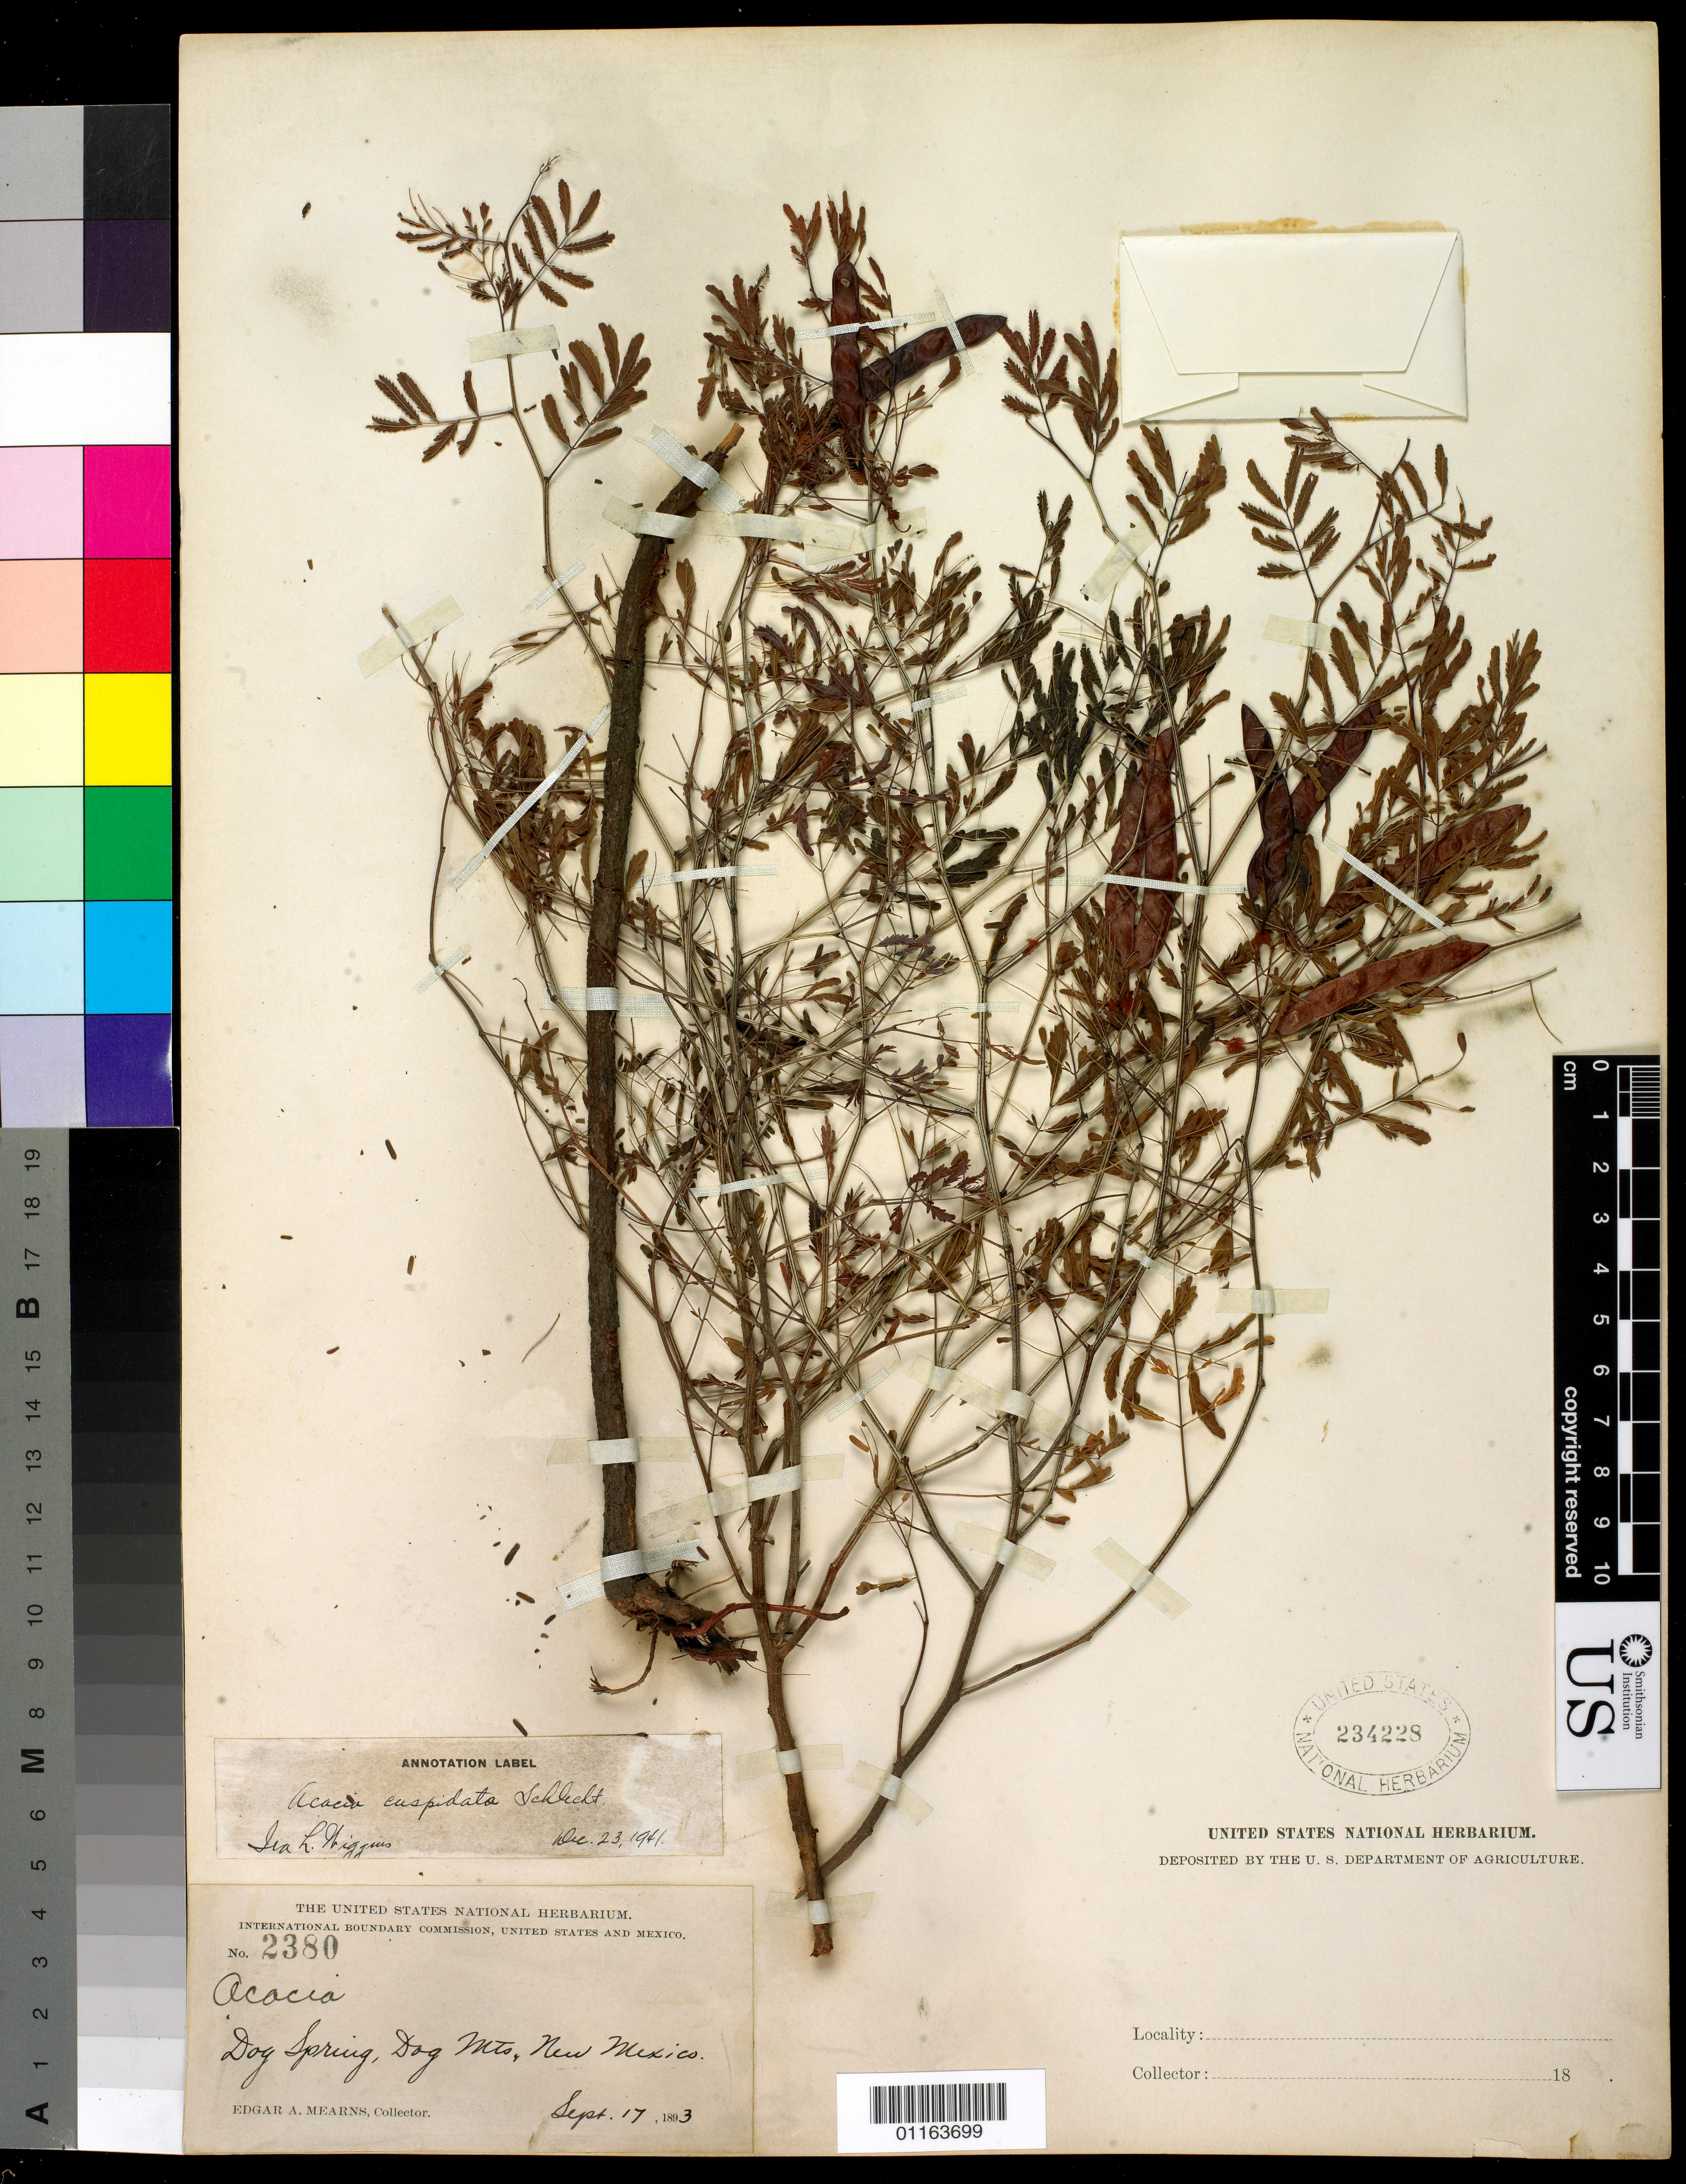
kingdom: Plantae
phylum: Tracheophyta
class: Magnoliopsida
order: Fabales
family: Fabaceae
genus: Acaciella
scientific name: Acaciella angustissima var. texensis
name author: (Nutt. ex Torr. & A. Gray) L. Rico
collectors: E. A. Mearns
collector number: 2380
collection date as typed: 17 Sep 1893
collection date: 1893-09-17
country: United States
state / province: New Mexico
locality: Dog Spring, Dog Mts., New Mexico.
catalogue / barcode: US 234228